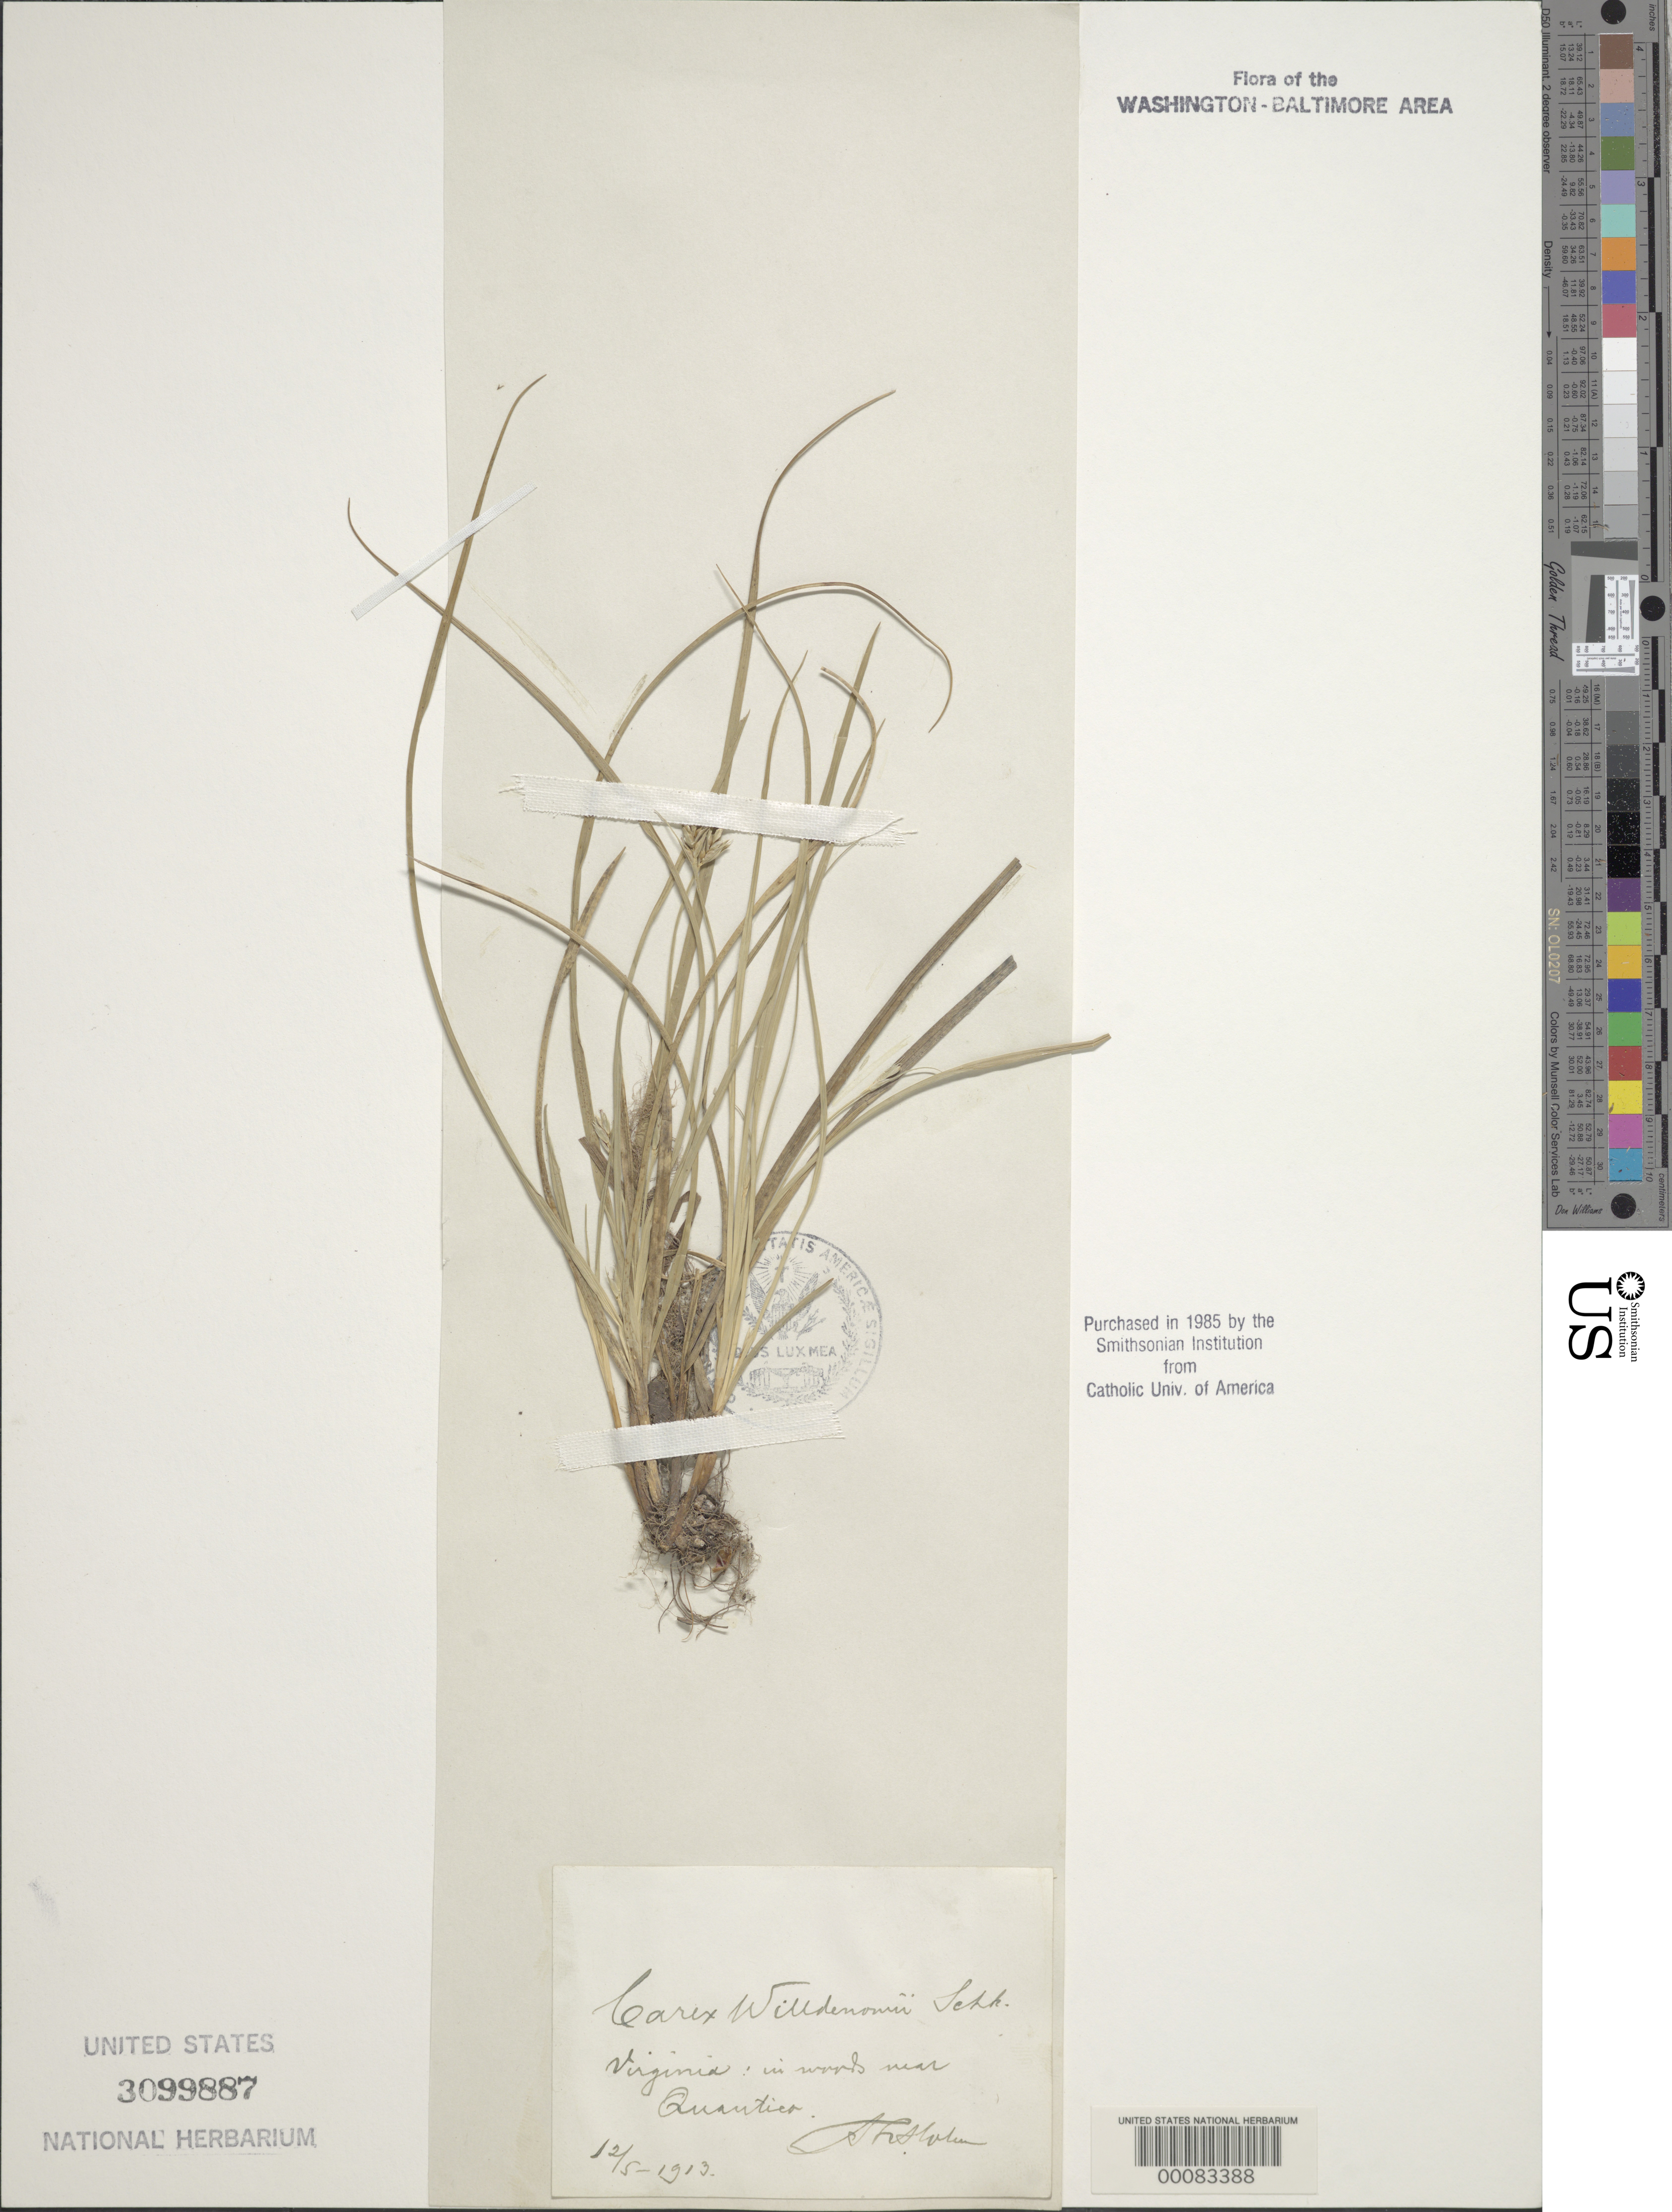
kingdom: Plantae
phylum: Tracheophyta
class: Liliopsida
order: Poales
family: Cyperaceae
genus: Carex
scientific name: Carex willdenowii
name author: Willd.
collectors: T. Holm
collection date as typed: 12 May 1913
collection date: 1913-05-12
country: United States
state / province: Virginia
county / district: Prince William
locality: Near Quantico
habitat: Woods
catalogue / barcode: US 3099887